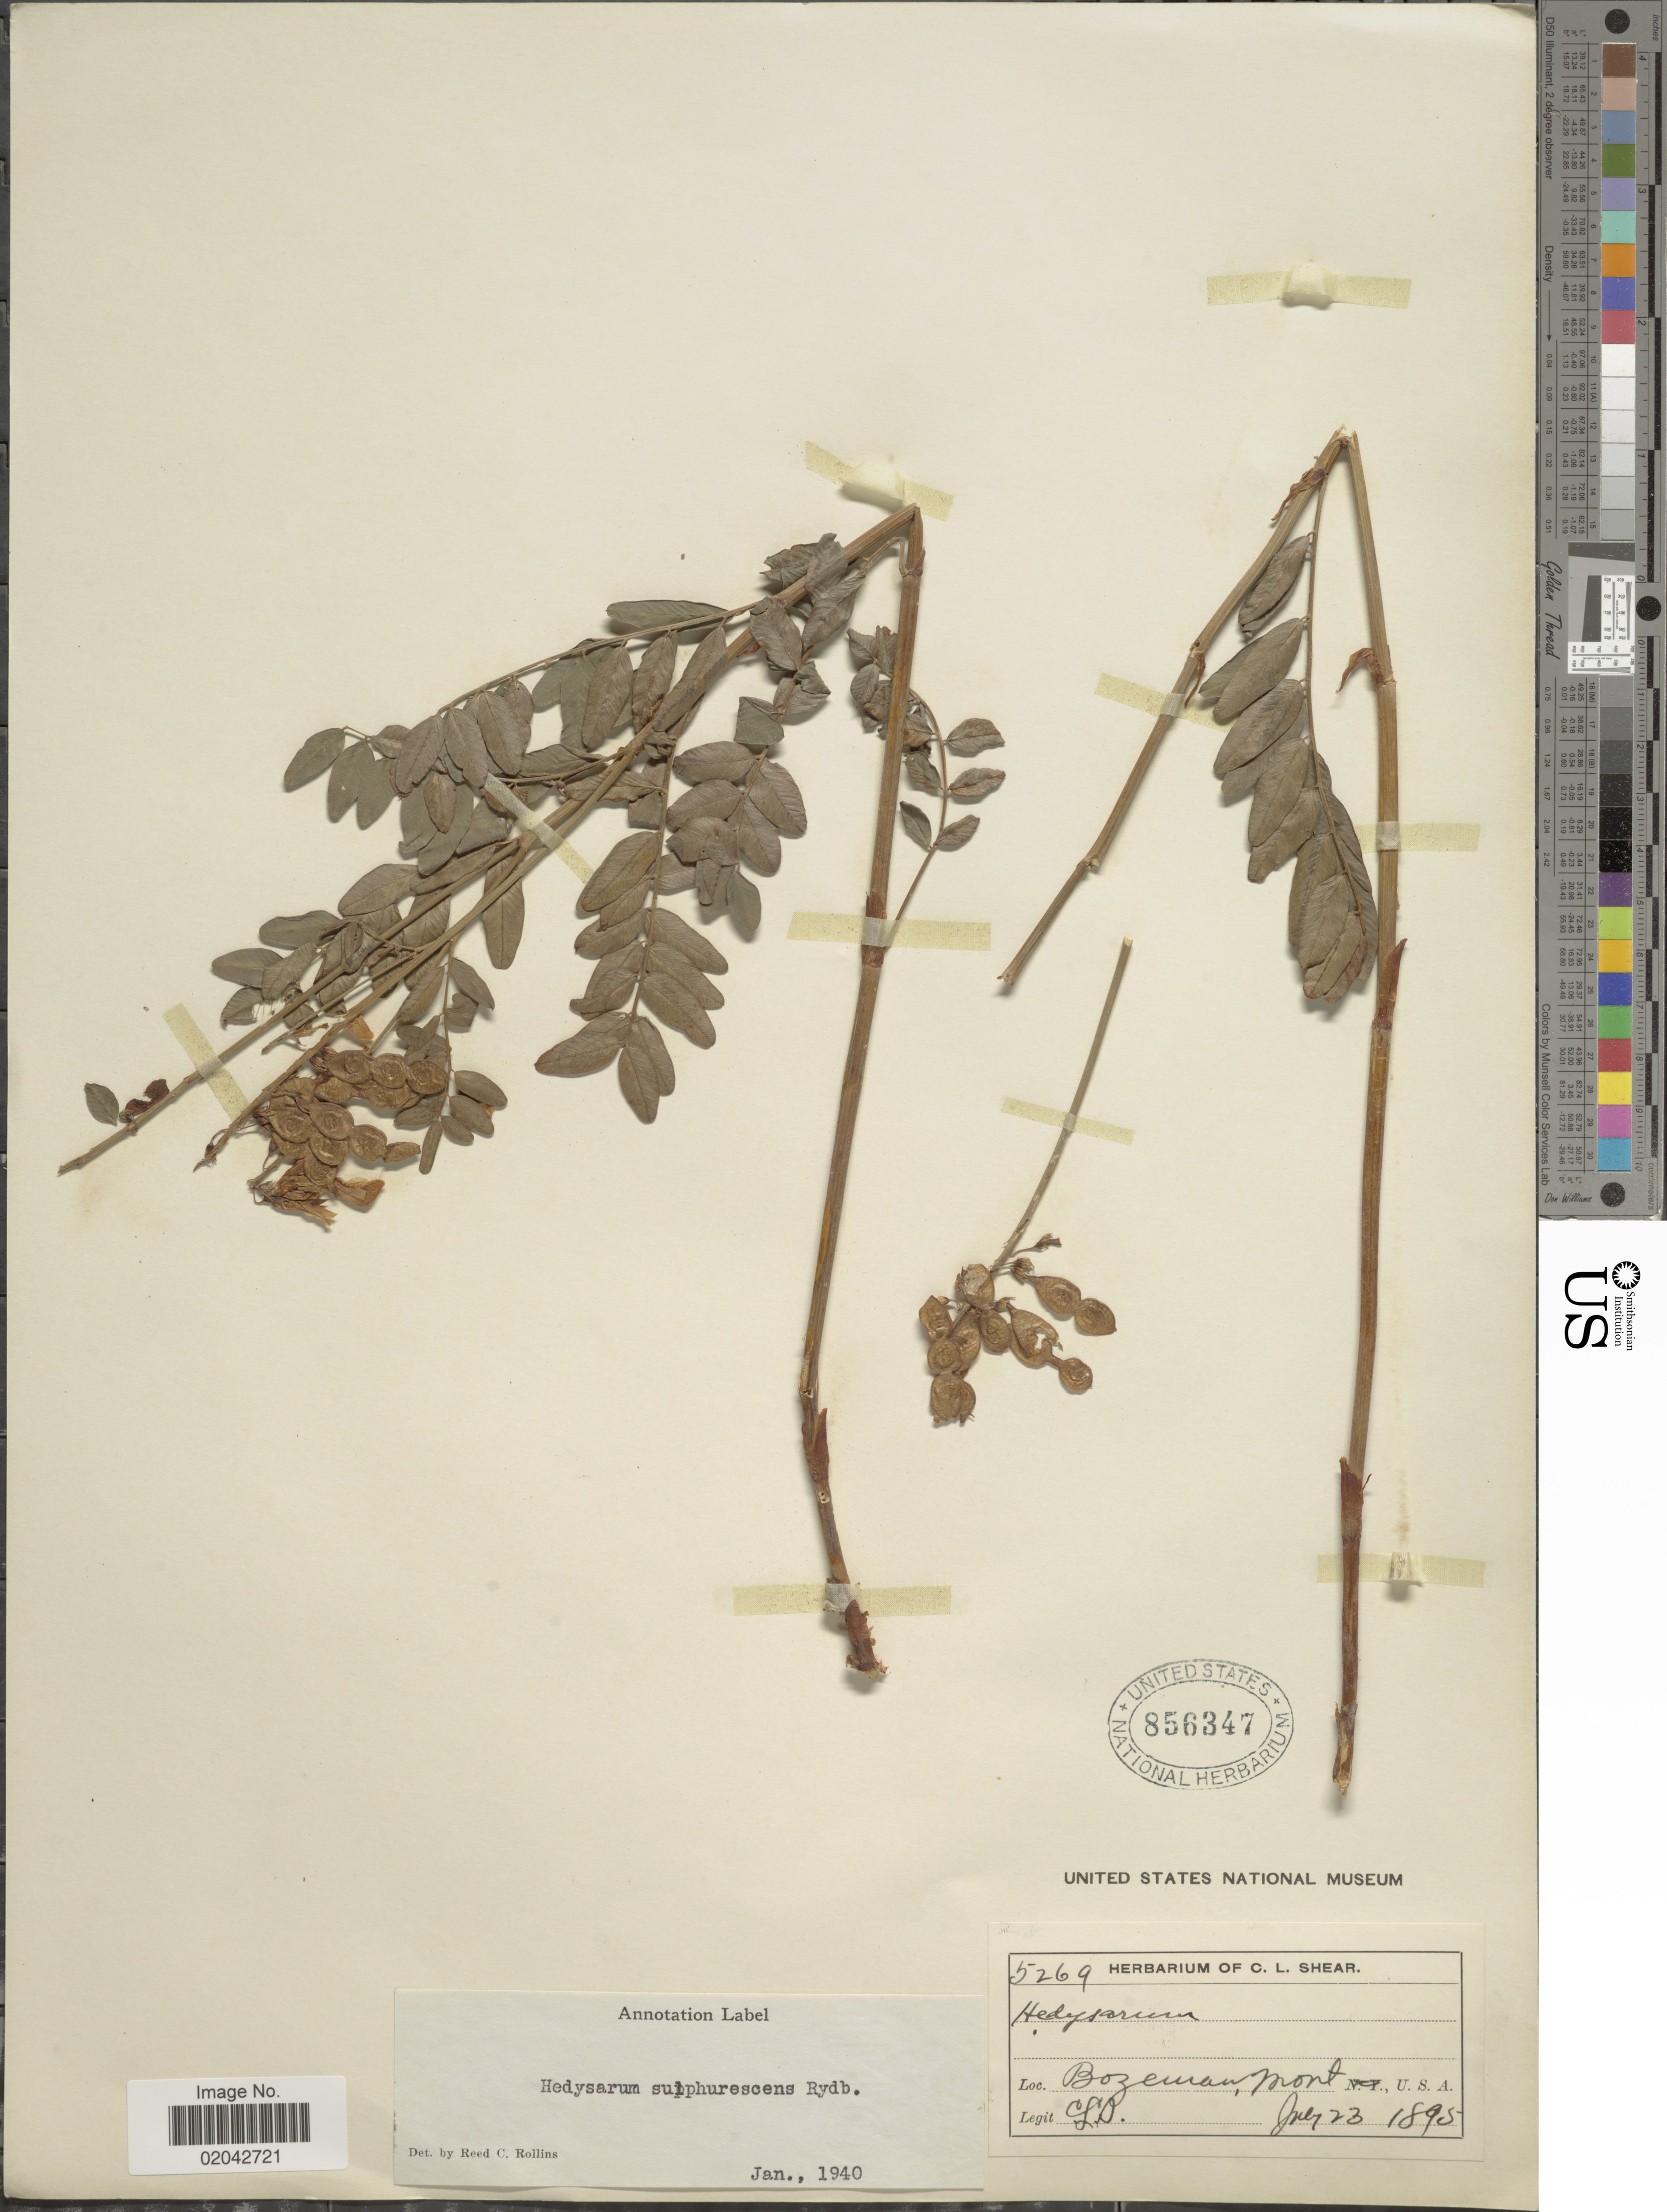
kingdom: Plantae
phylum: Tracheophyta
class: Magnoliopsida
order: Fabales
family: Fabaceae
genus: Hedysarum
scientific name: Hedysarum sulphurescens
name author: Rydb.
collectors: C. L. Shear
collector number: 5269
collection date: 1895-07-23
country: United States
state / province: Montana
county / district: Gallatin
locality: Bozeman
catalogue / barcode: US 856347